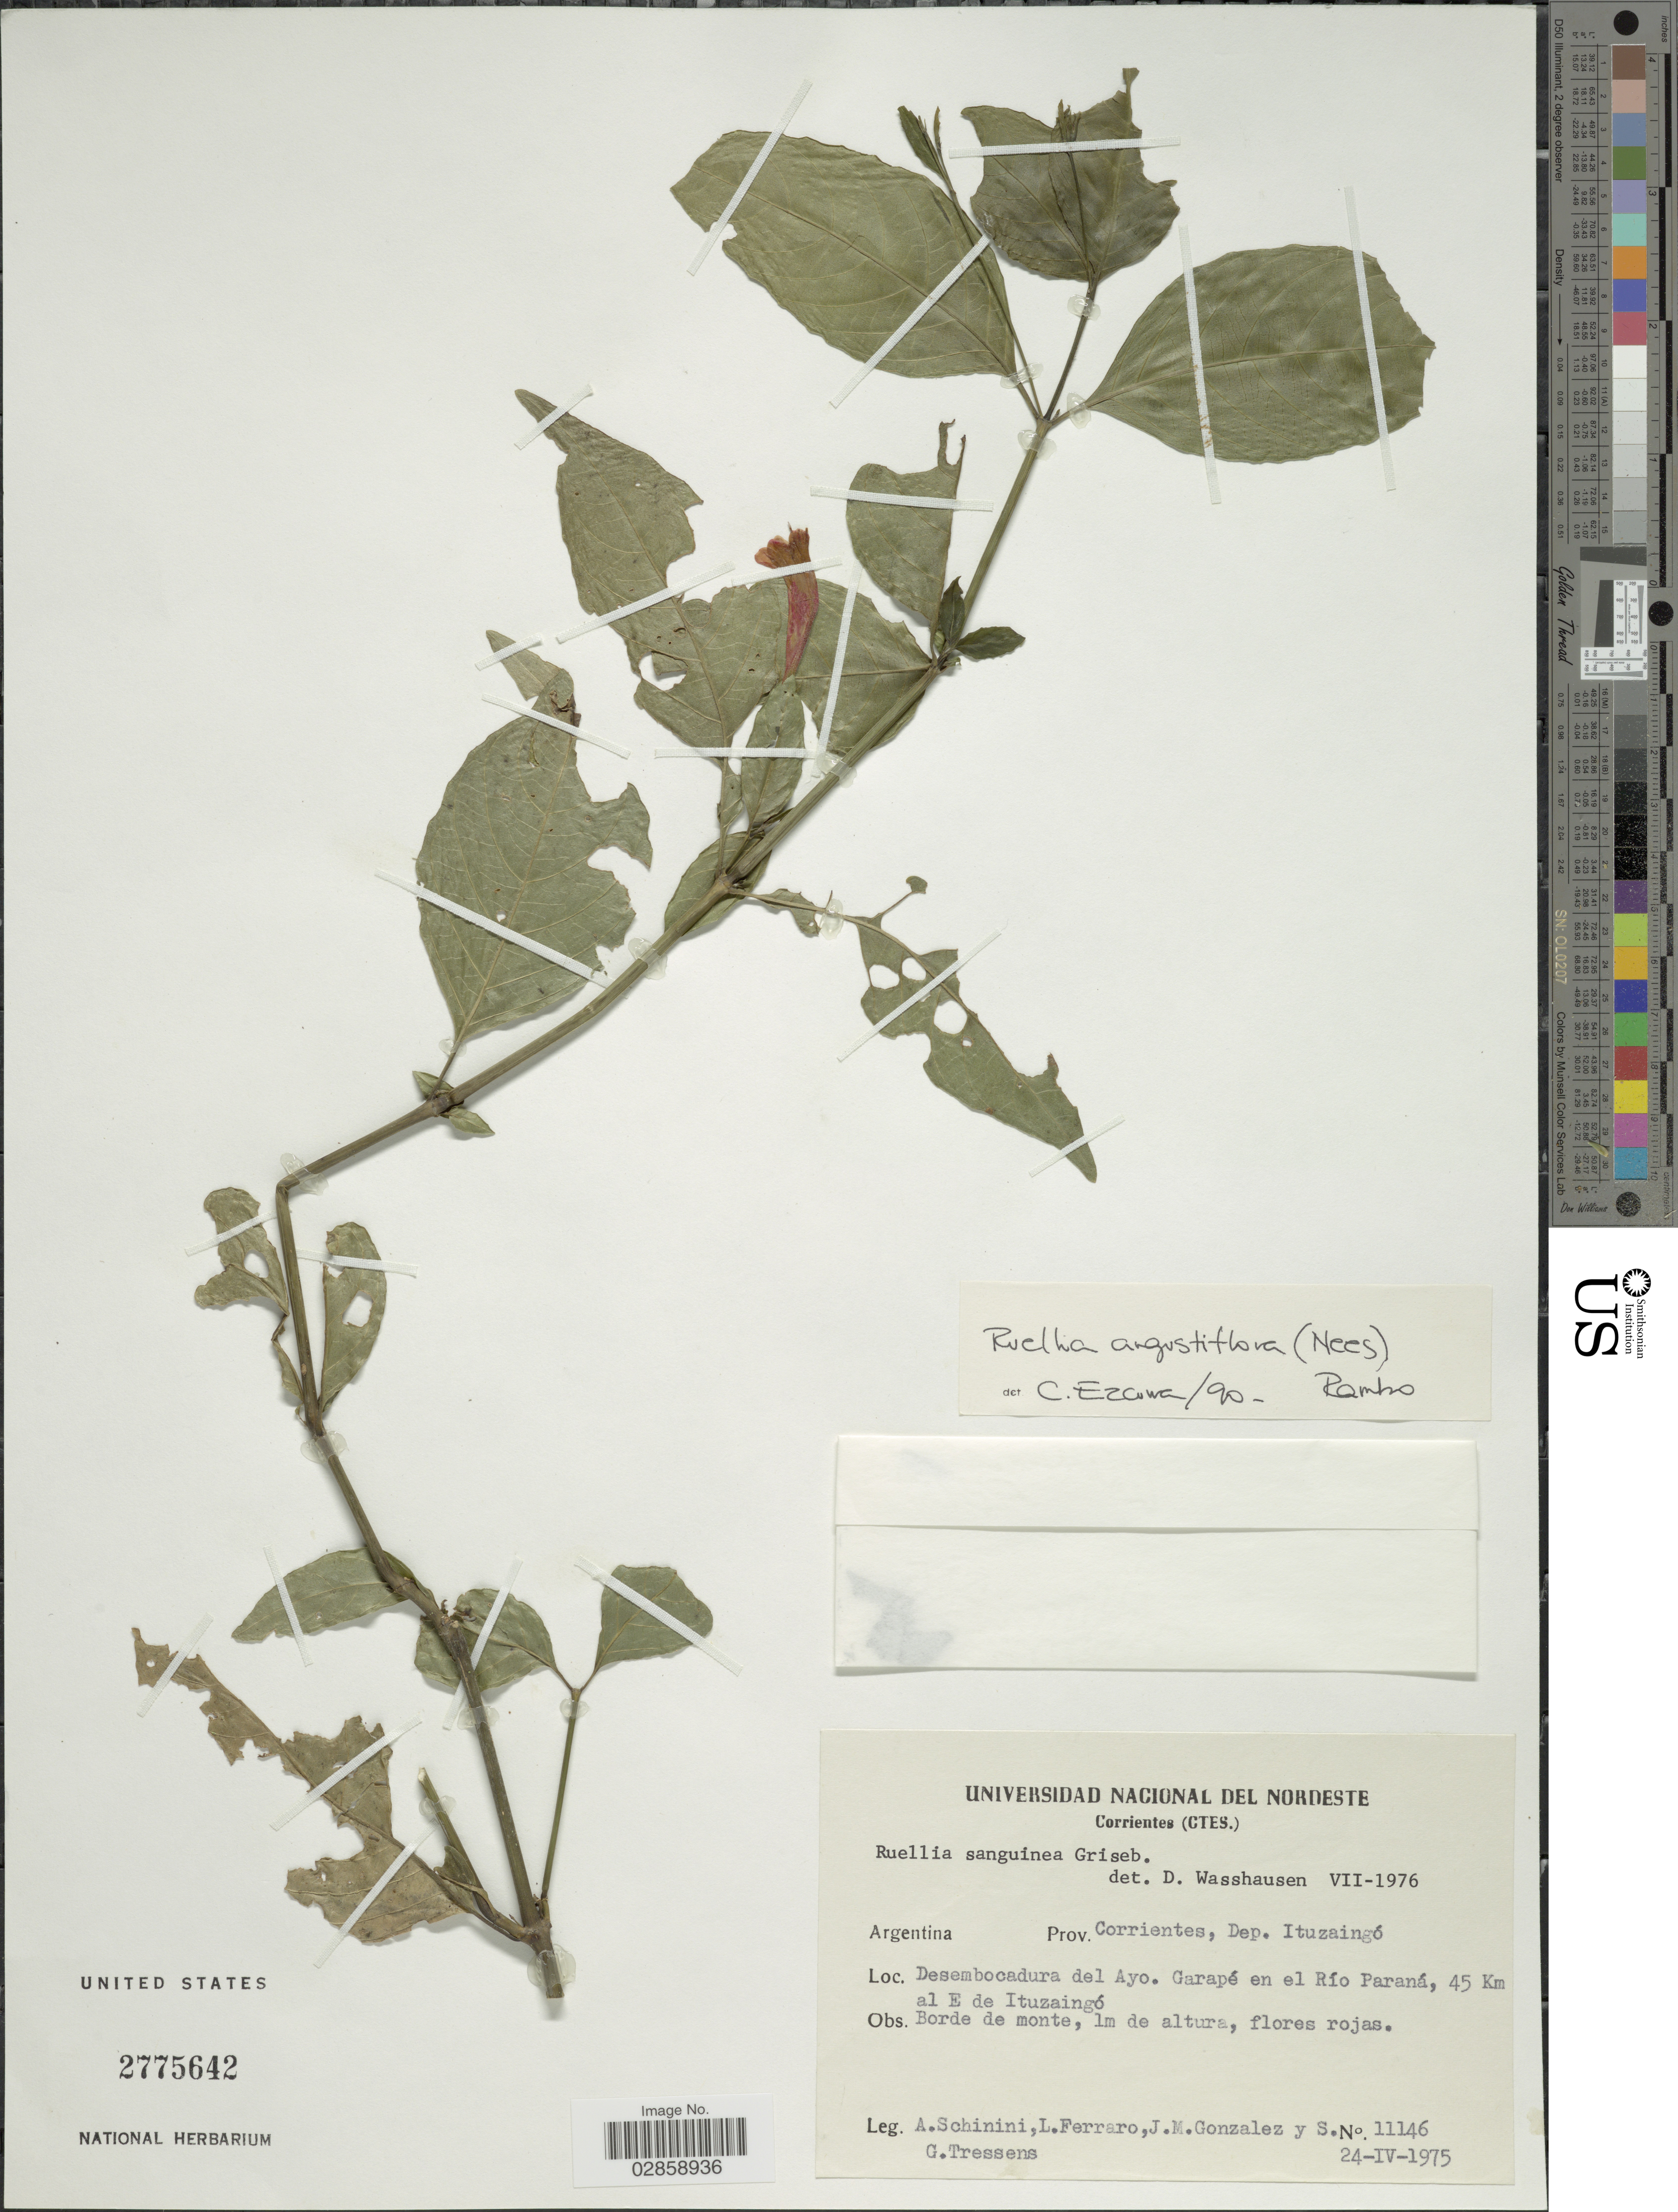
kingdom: Plantae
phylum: Tracheophyta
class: Magnoliopsida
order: Lamiales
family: Acanthaceae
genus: Ruellia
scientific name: Ruellia angustiflora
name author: (Nees) Lindau ex Rambo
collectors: A. Schinini, L. Ferraro, J. M. Gonzalez & S. Tressens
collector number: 11146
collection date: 1975-04-24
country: Argentina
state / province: Corrientes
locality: Dep. Ituzaingó. Desembocadura del Ayo. Garapé en el Río Paraná, 45 Km al E de Ituzaingó.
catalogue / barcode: US 2775642